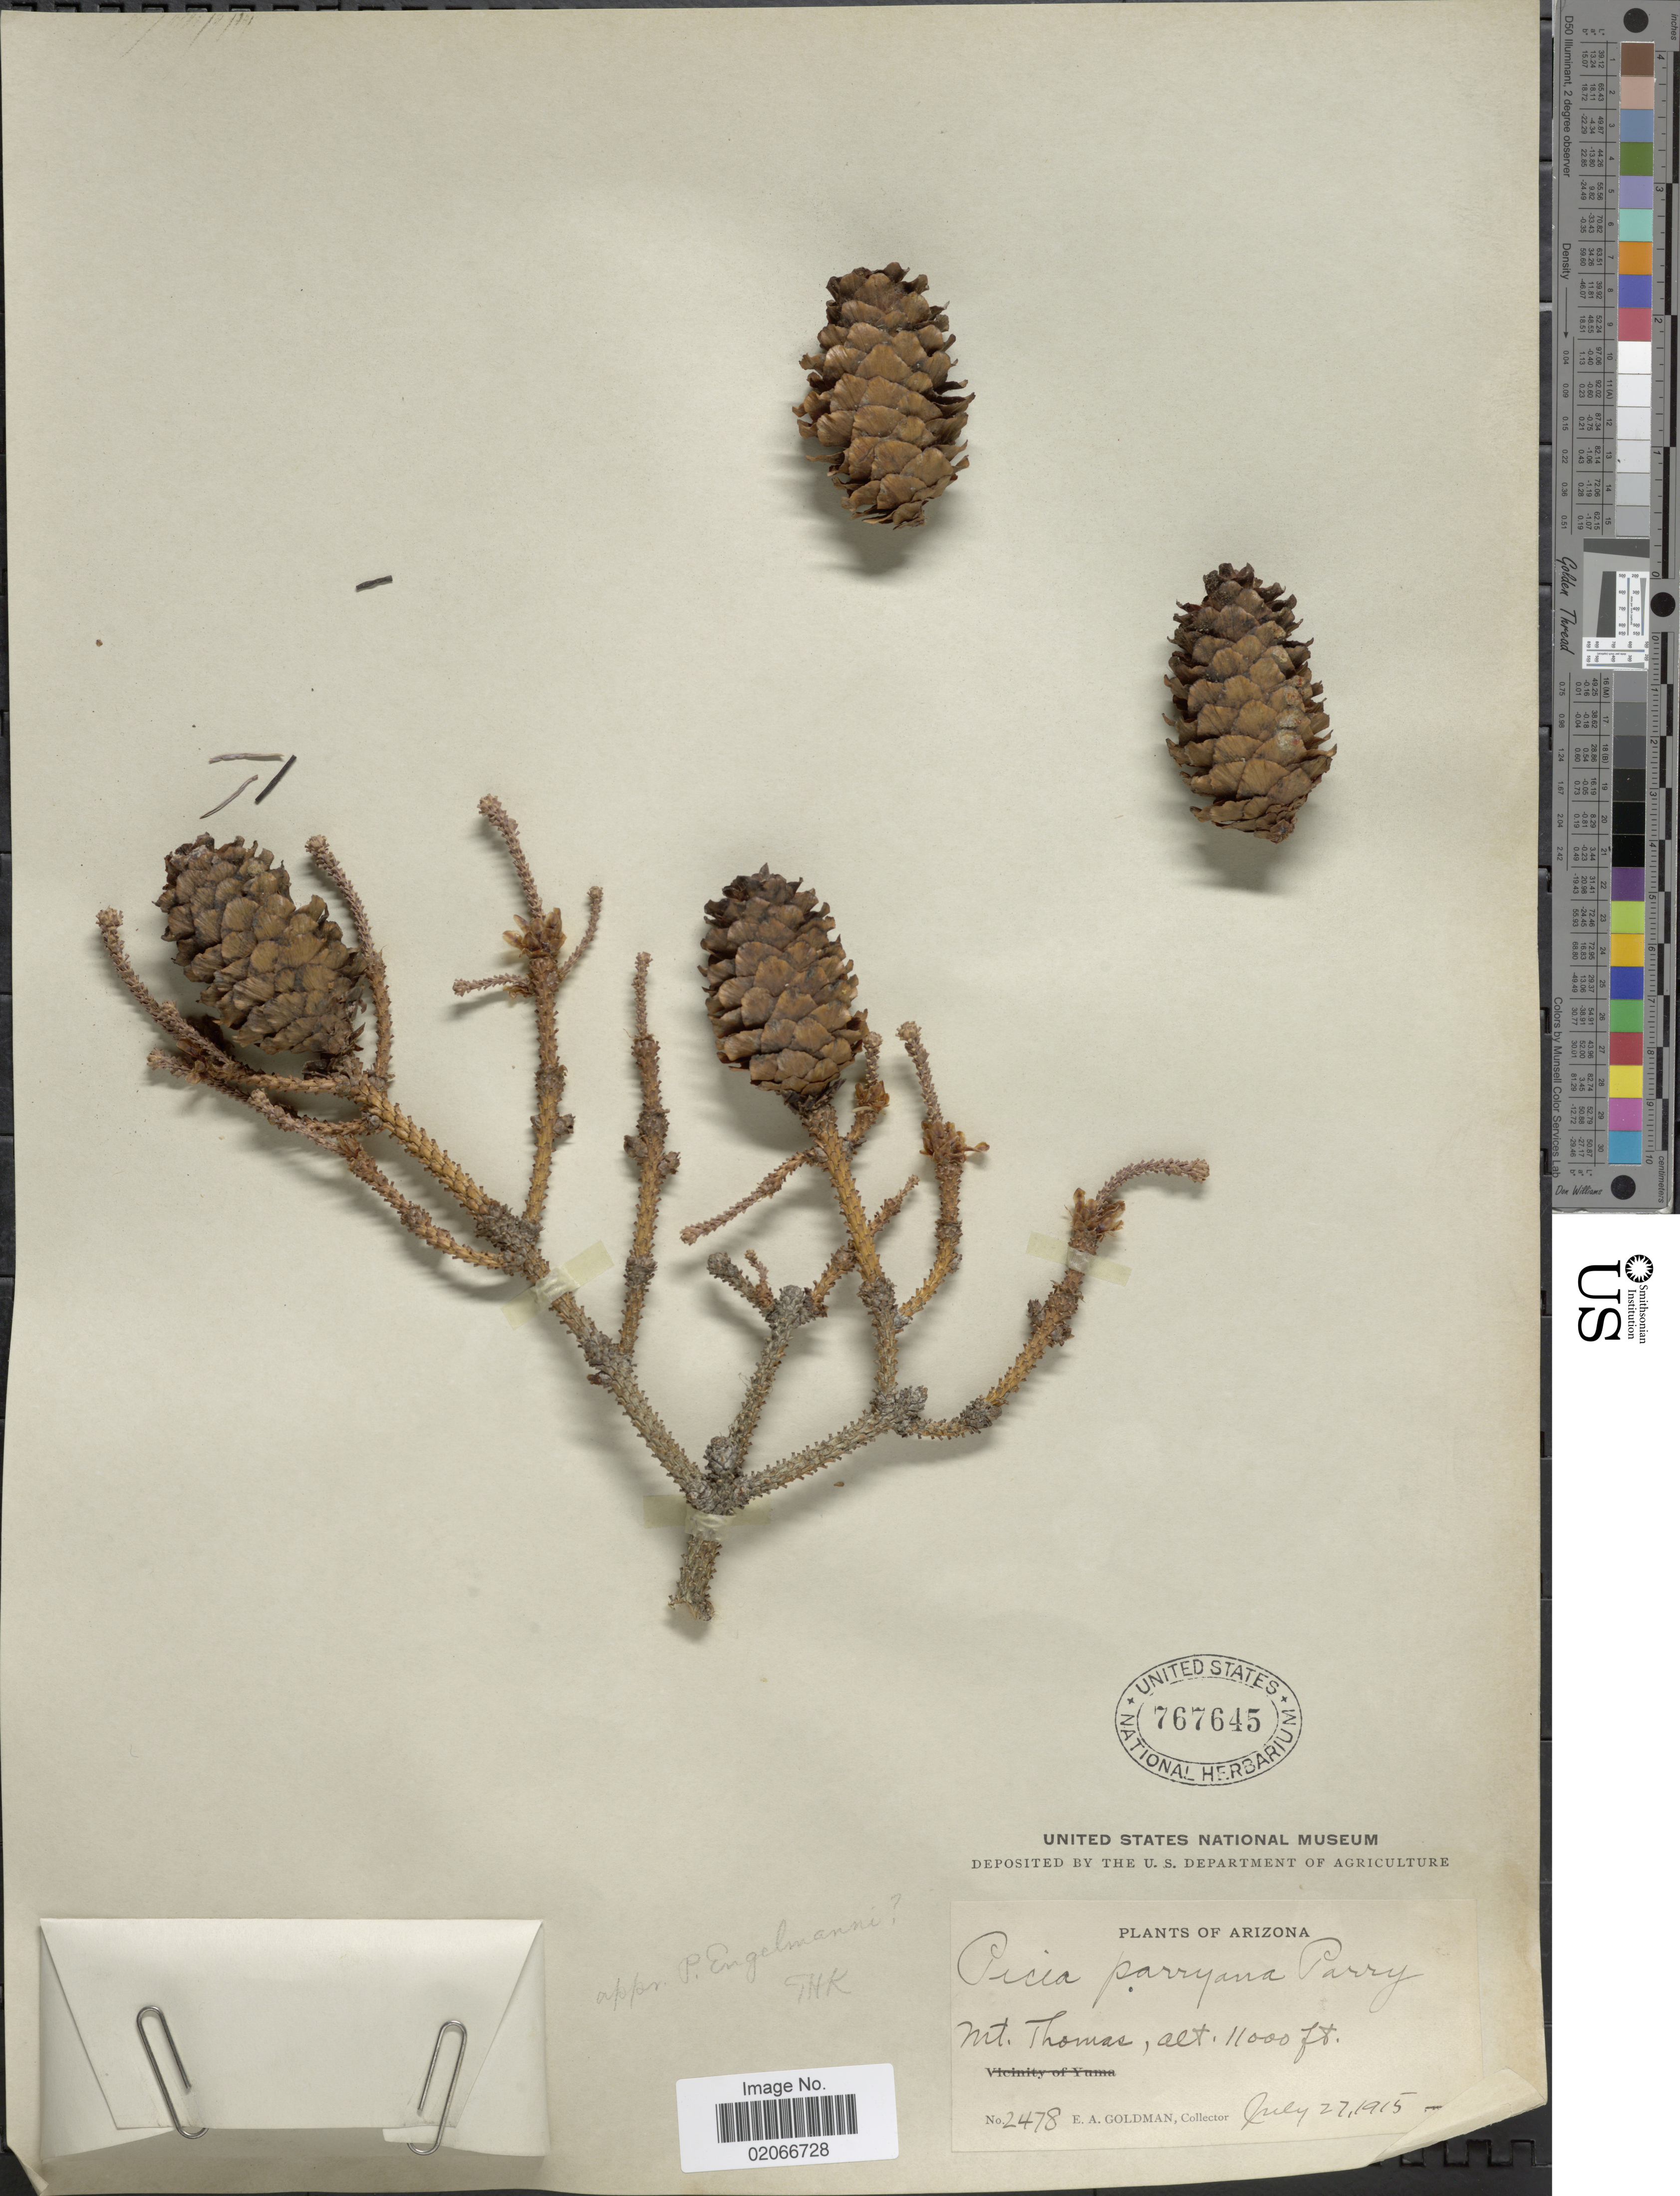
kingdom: Plantae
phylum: Tracheophyta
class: Pinopsida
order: Pinales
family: Pinaceae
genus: Picea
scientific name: Picea pungens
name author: Engelm.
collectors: E. A. Goldman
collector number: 2478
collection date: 1915-07-27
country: United States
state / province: Arizona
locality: Mt. Thomas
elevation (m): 3353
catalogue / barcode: US 767645